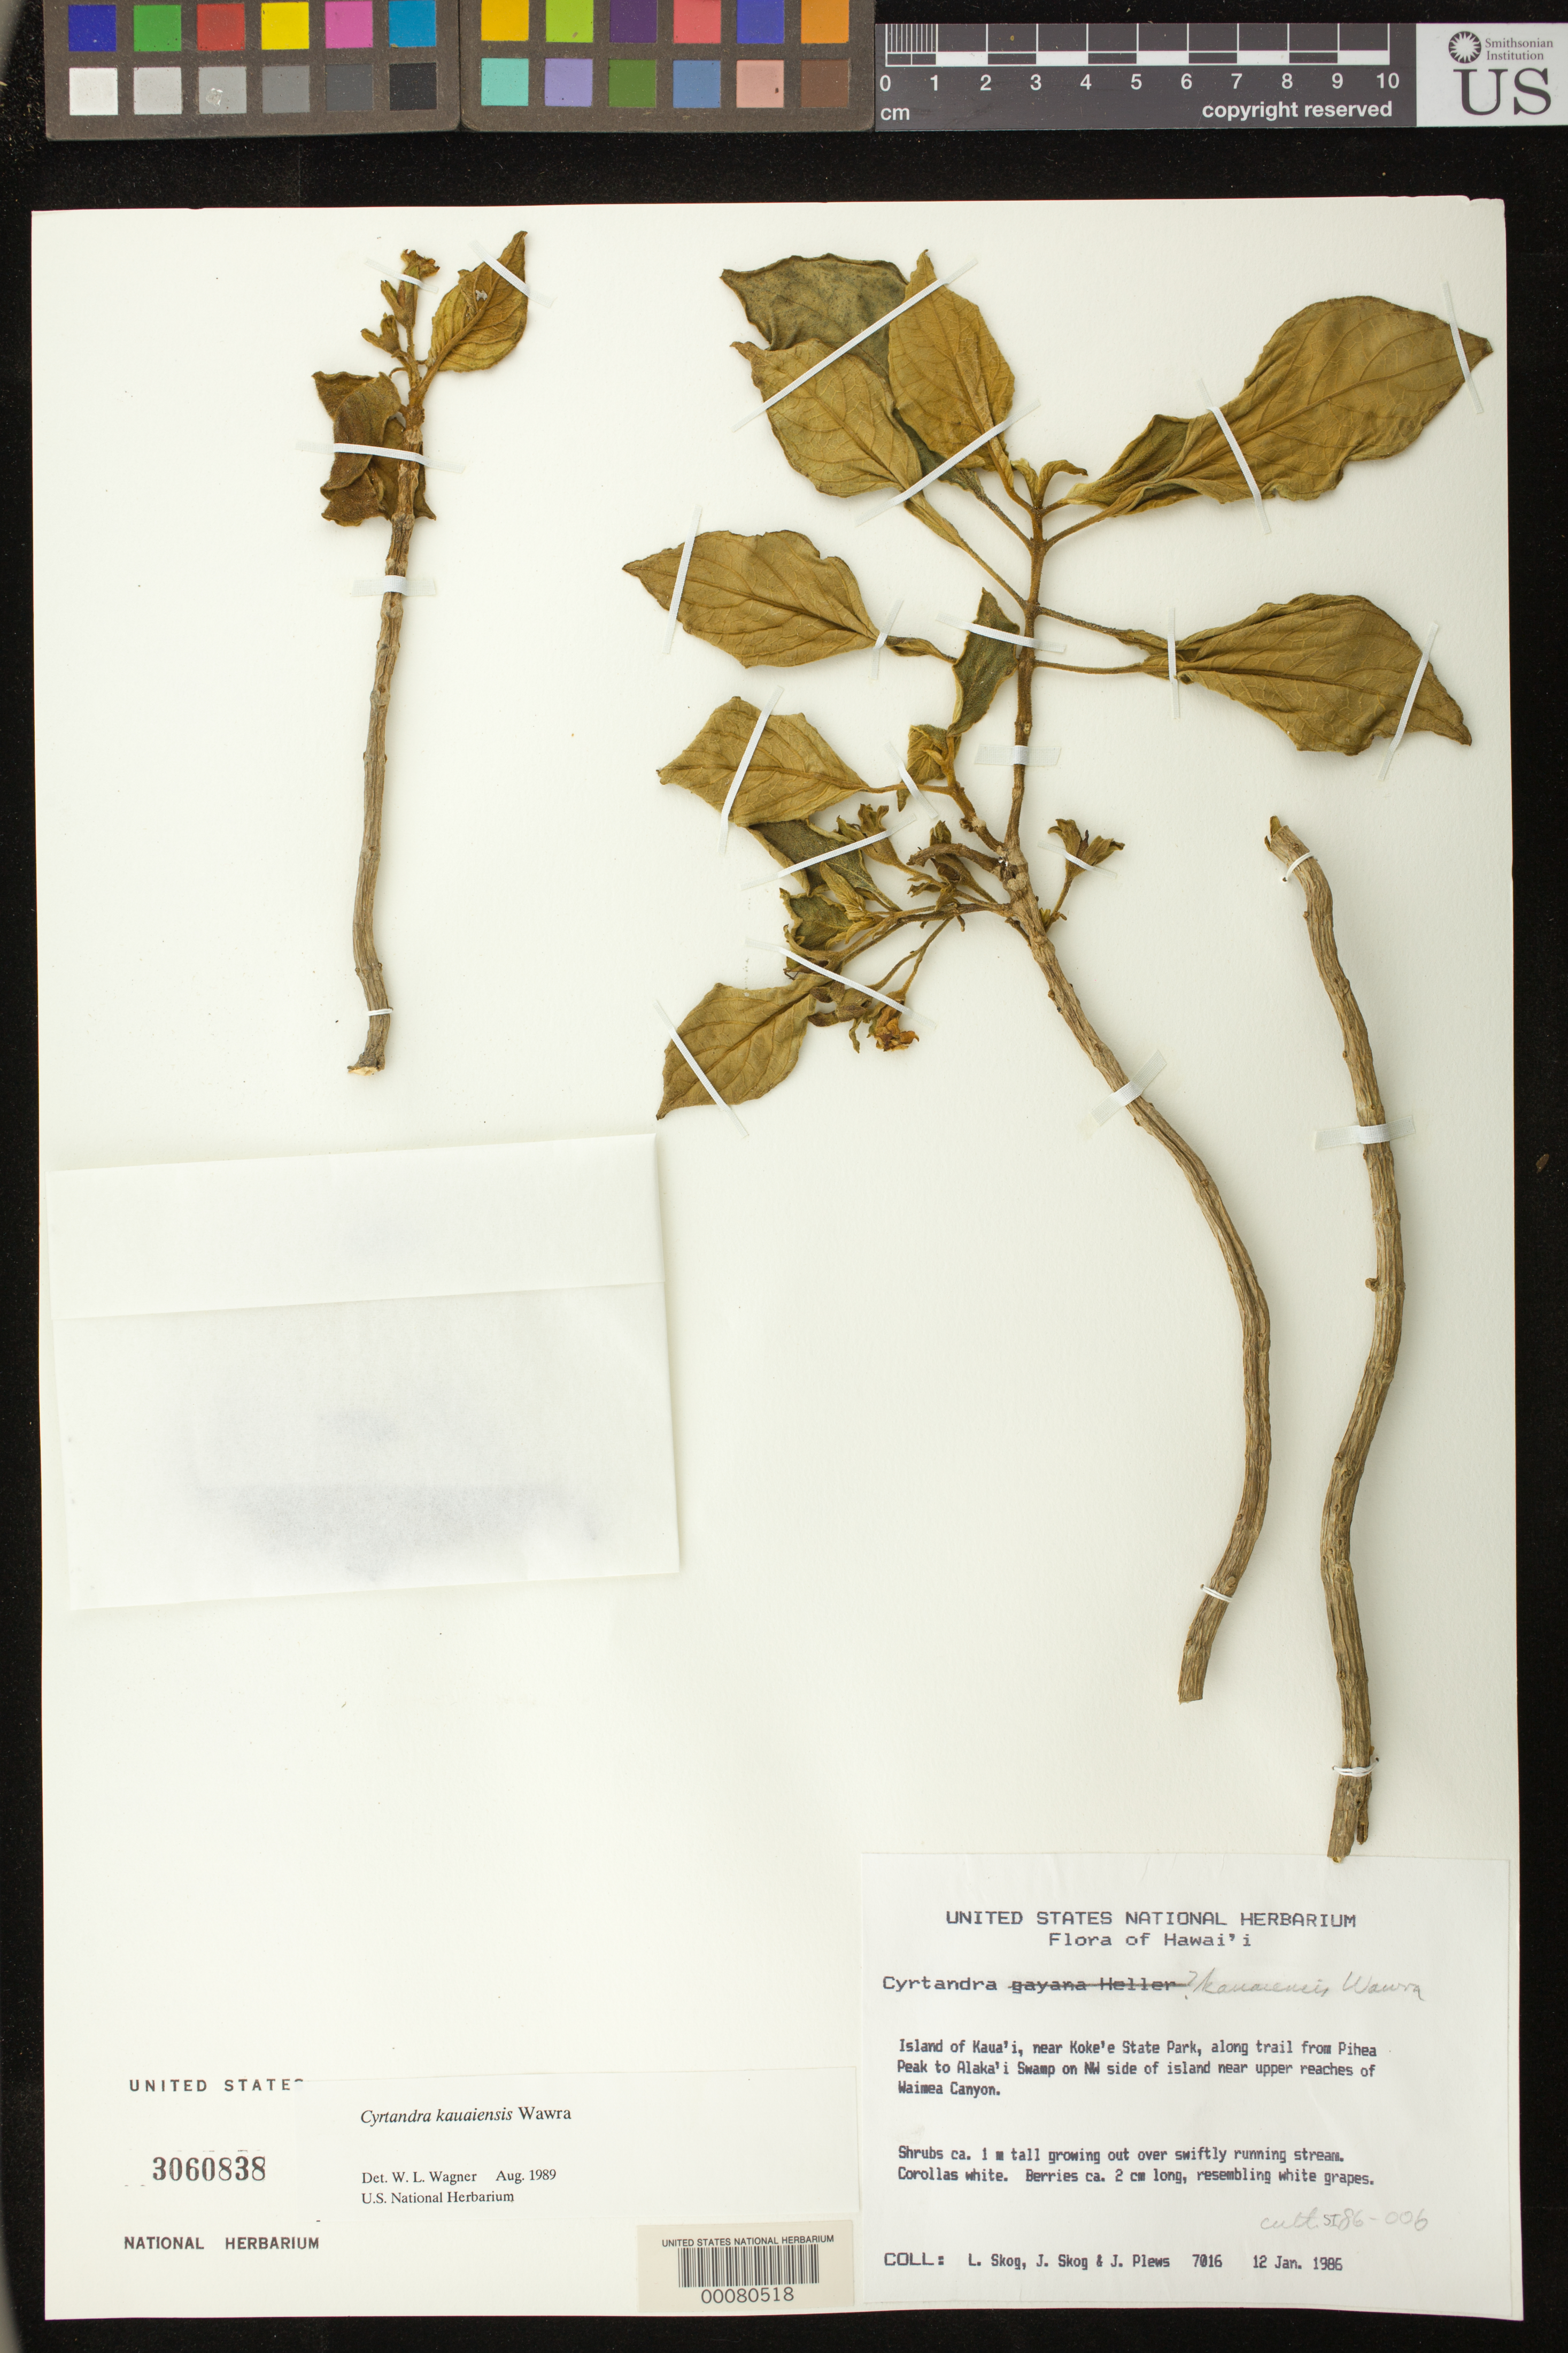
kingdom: Plantae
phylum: Tracheophyta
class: Magnoliopsida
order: Lamiales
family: Gesneriaceae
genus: Cyrtandra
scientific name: Cyrtandra kauaiensis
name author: Wawra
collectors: L. E. Skog, J. E. Skog & J. Plews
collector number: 7016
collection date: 1986-01-12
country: United States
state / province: Hawaii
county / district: Kauai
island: Kaua'i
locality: Island of Kaua'i, near Koke's State Park, along trail from Pihea Peak to Alaka'i Swamp on NW side of island near upper reaches of Maimea Canton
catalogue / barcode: US 3060838